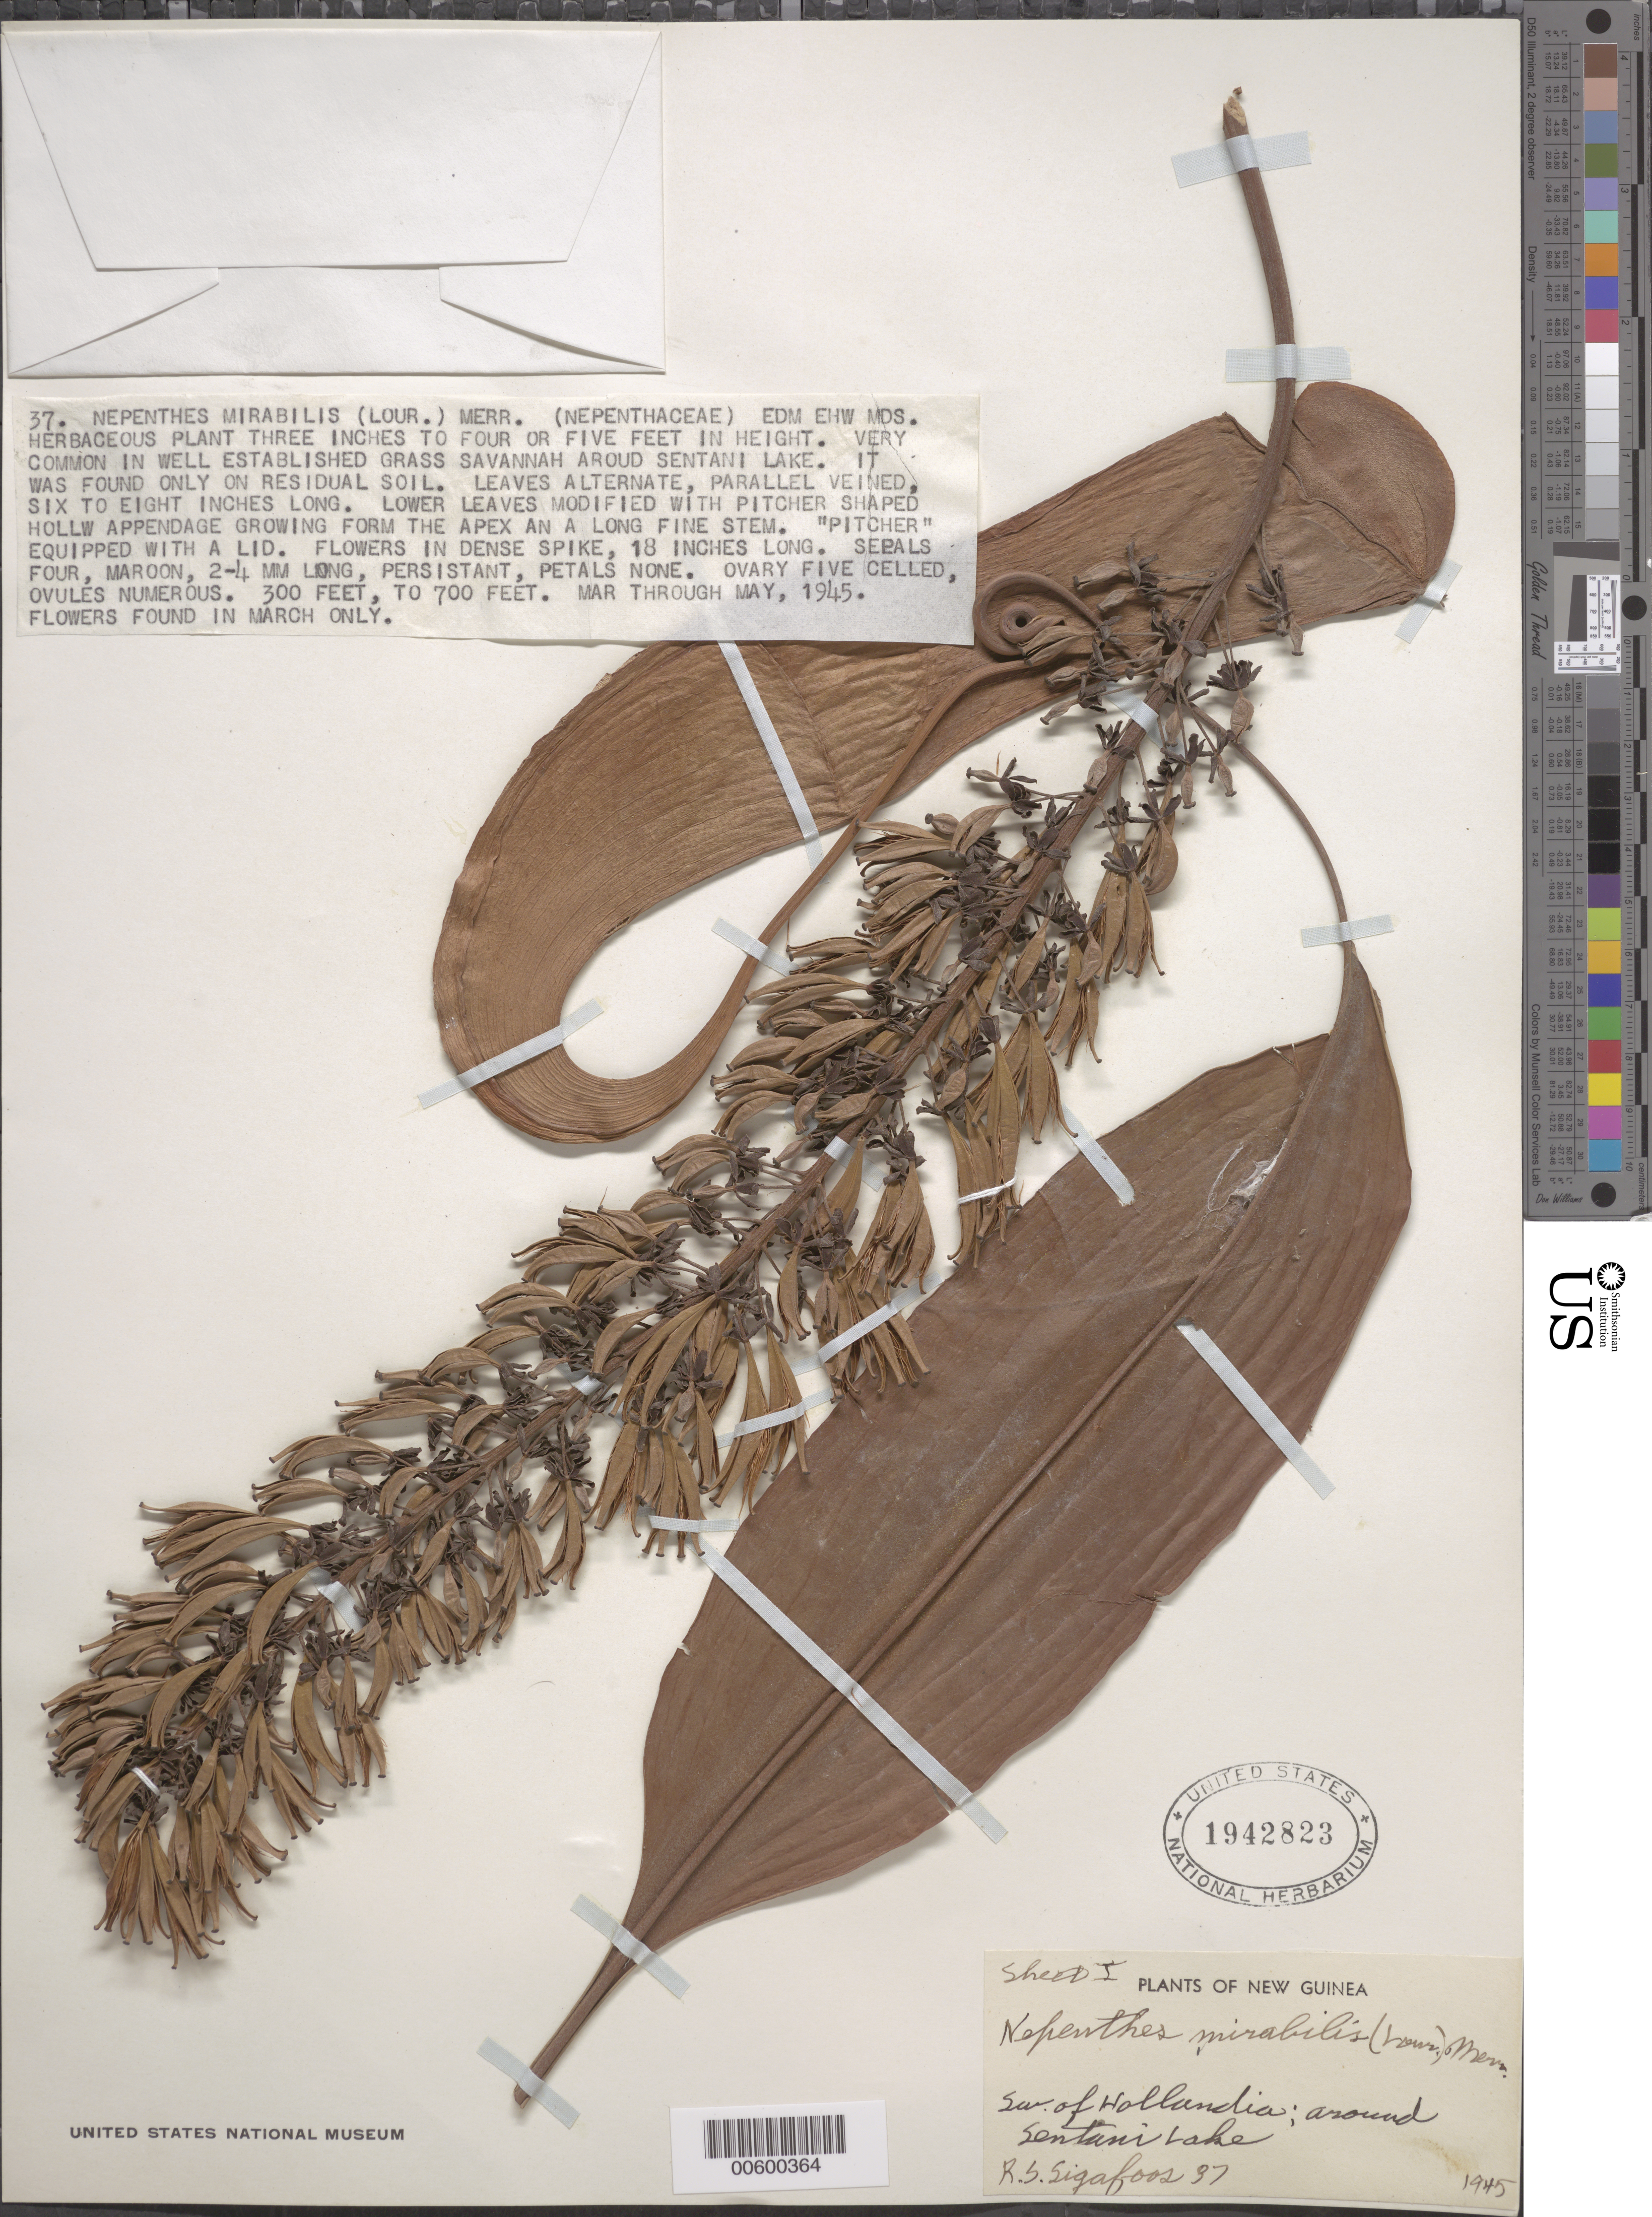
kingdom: Plantae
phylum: Tracheophyta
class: Magnoliopsida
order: Caryophyllales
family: Nepenthaceae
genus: Nepenthes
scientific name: Nepenthes mirabilis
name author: (Lour.) Druce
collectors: R. Sigafoos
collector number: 37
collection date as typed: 1945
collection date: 1945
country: Papua New Guinea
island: New Guinea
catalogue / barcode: US 1942823